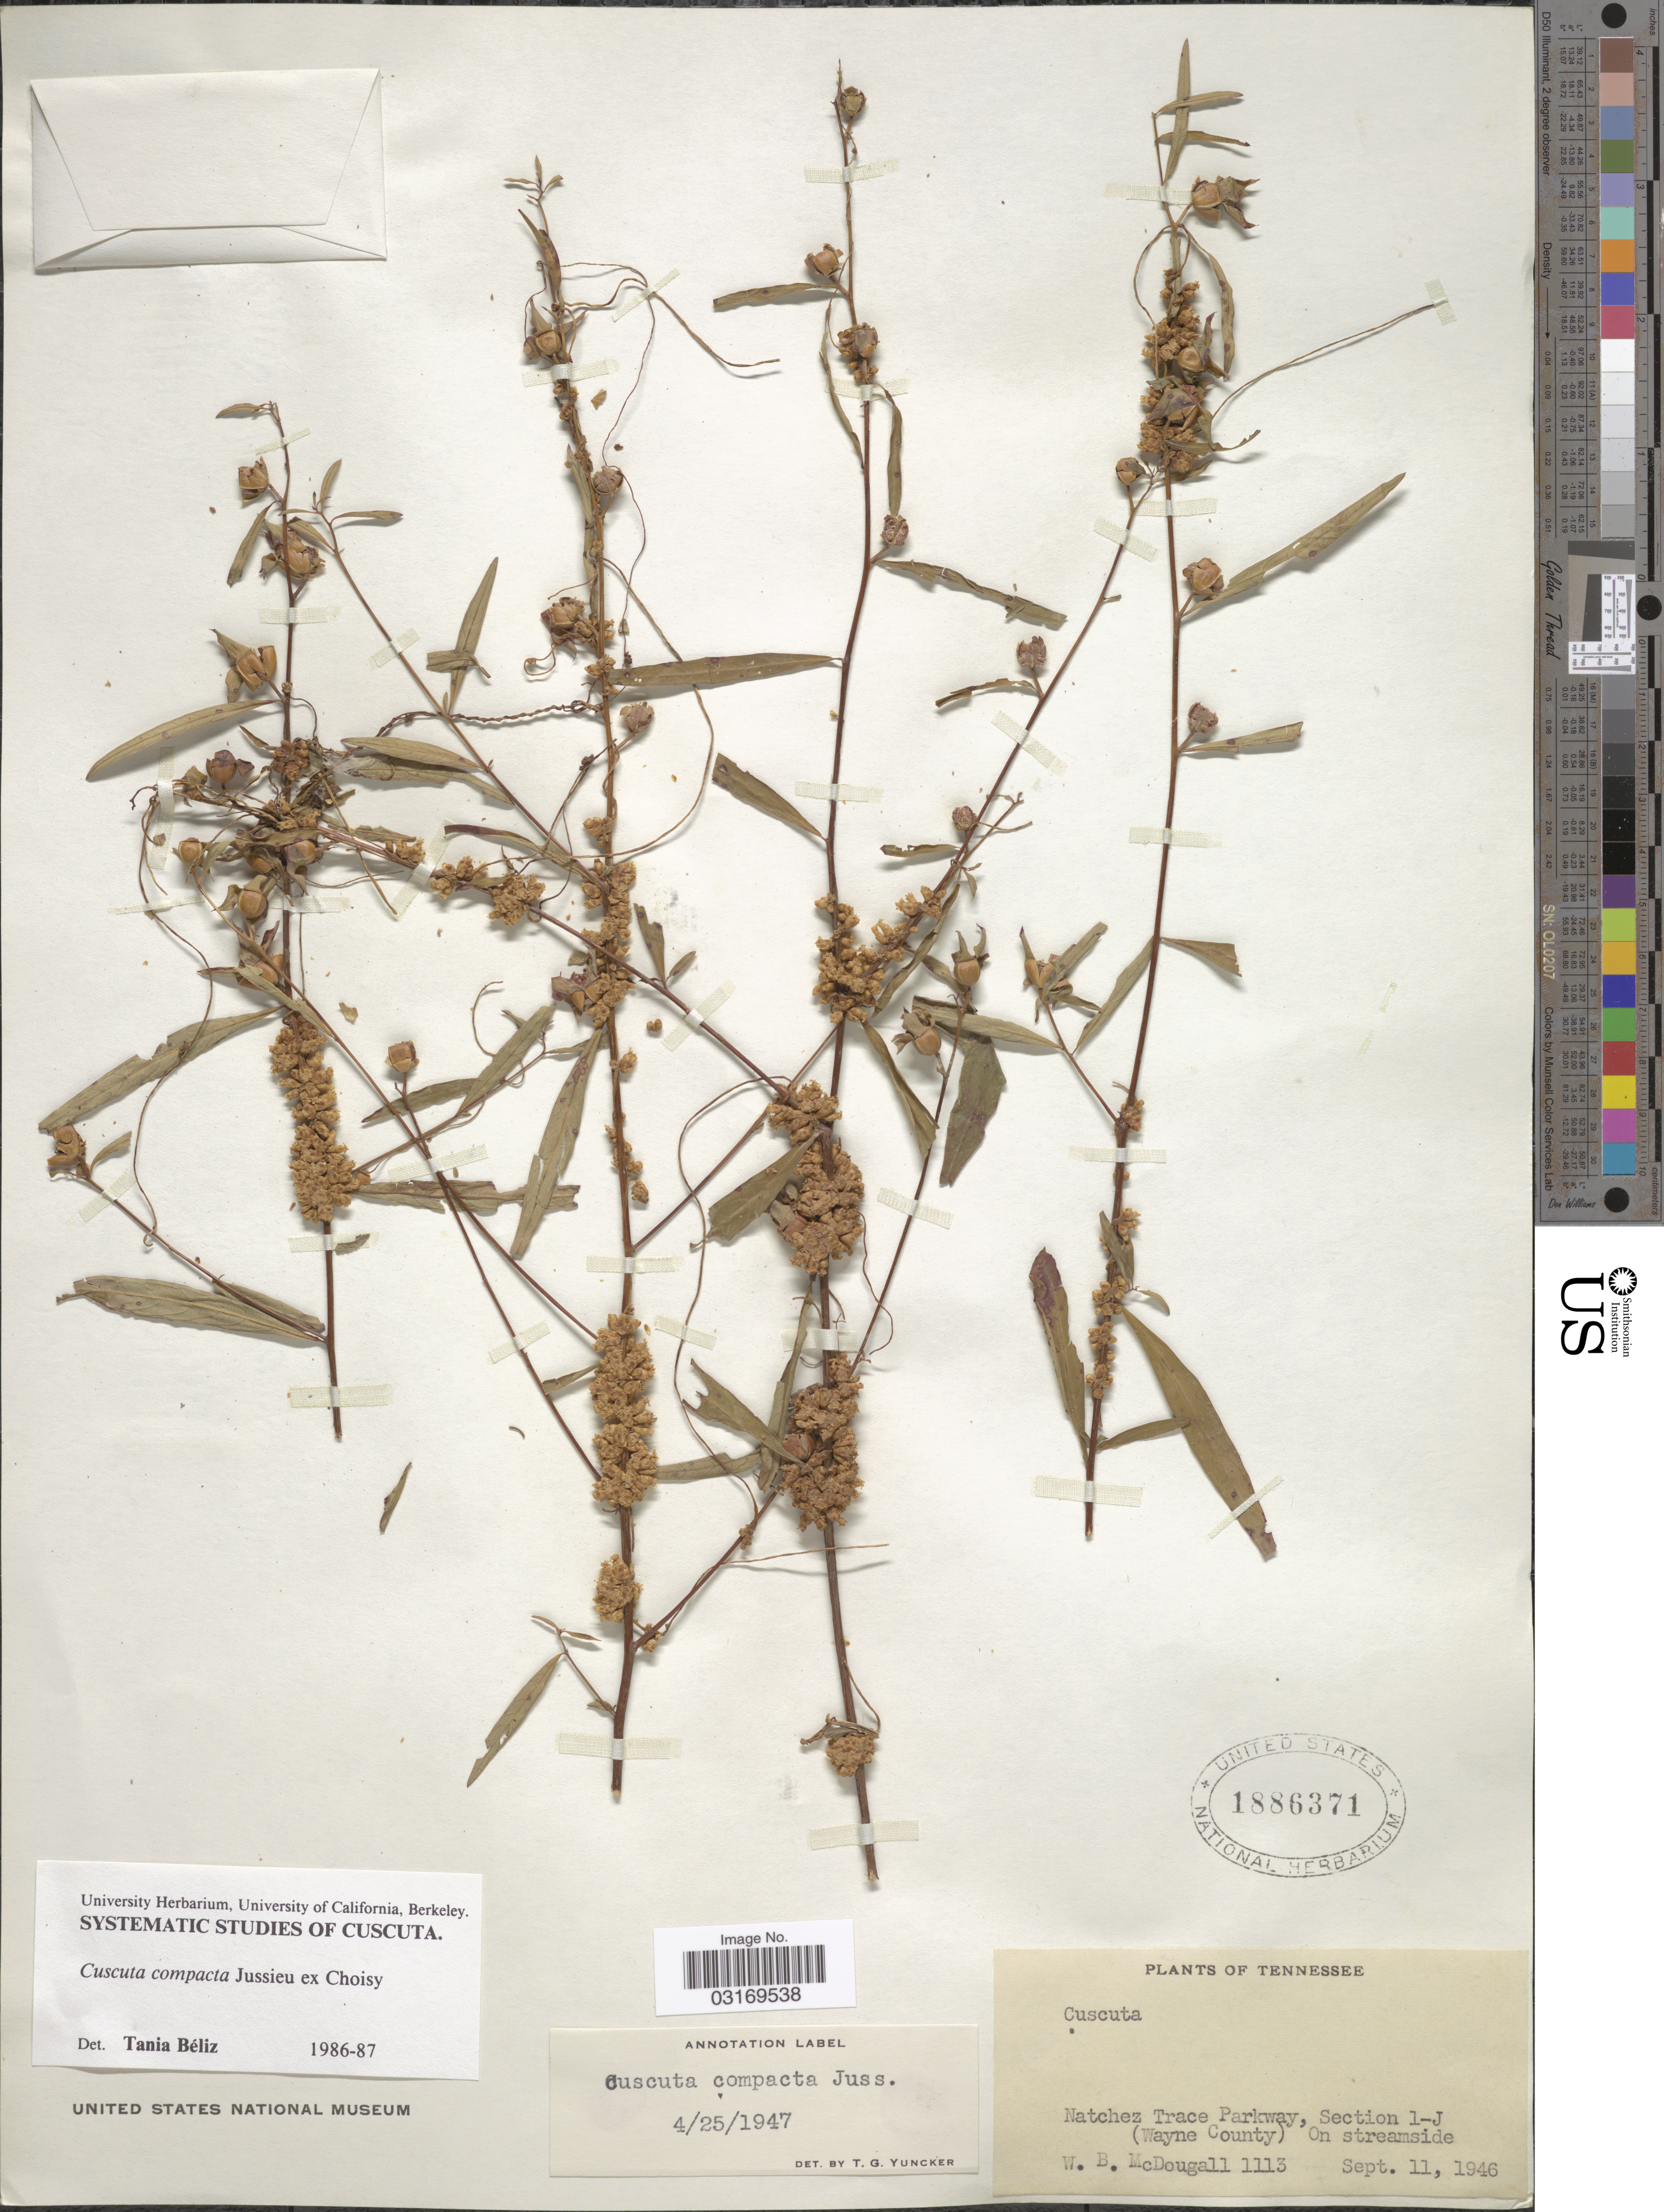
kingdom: Plantae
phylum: Tracheophyta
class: Magnoliopsida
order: Solanales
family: Convolvulaceae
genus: Cuscuta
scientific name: Cuscuta compacta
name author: Juss. ex Choisy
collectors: W. B. McDougall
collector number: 1113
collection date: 1946-09-11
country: United States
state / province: Tennessee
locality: Natchez Trace Parkway, Section 1-J (Wayne County). On streamside.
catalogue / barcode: US 1886371